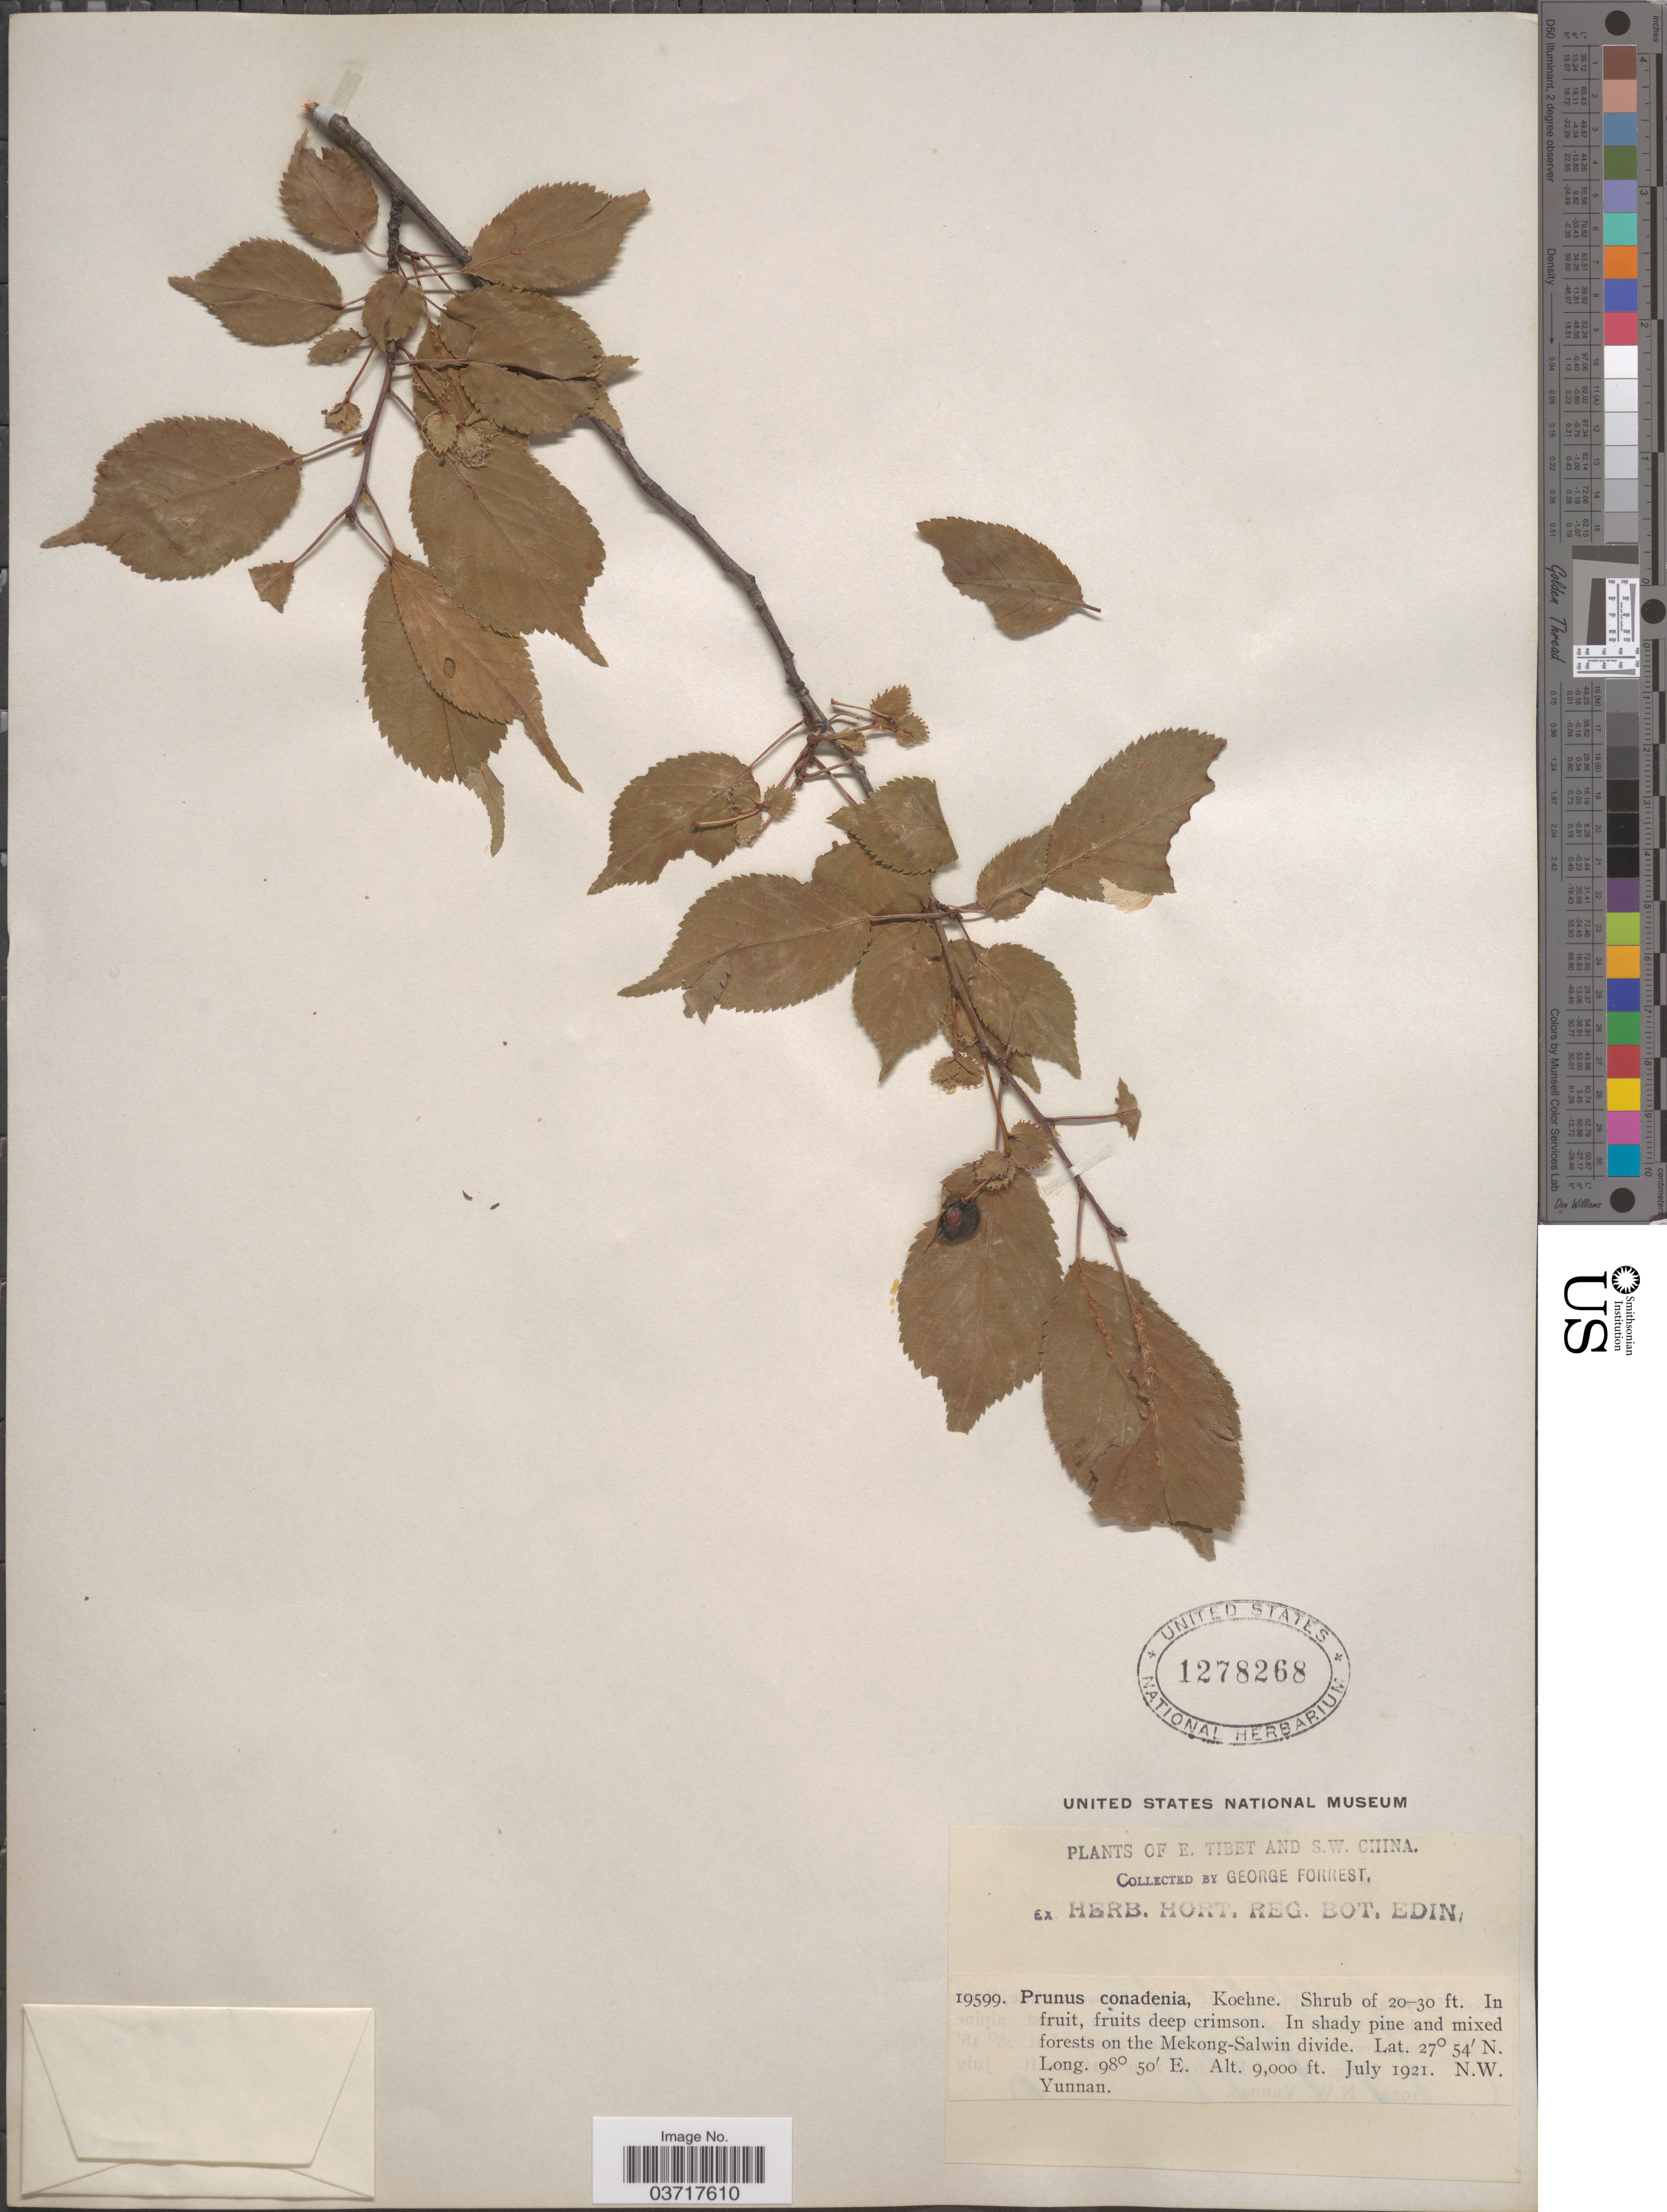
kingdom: Plantae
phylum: Tracheophyta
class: Magnoliopsida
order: Rosales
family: Rosaceae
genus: Prunus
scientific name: Prunus conadenia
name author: Koehne in Sarg.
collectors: G. Forrest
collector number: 19599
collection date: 1921-07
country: China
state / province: Yunnan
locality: S.W. China. On the Mekong-Salwin divide. N.W. Yunnan.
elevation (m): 2743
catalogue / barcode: US 1278268